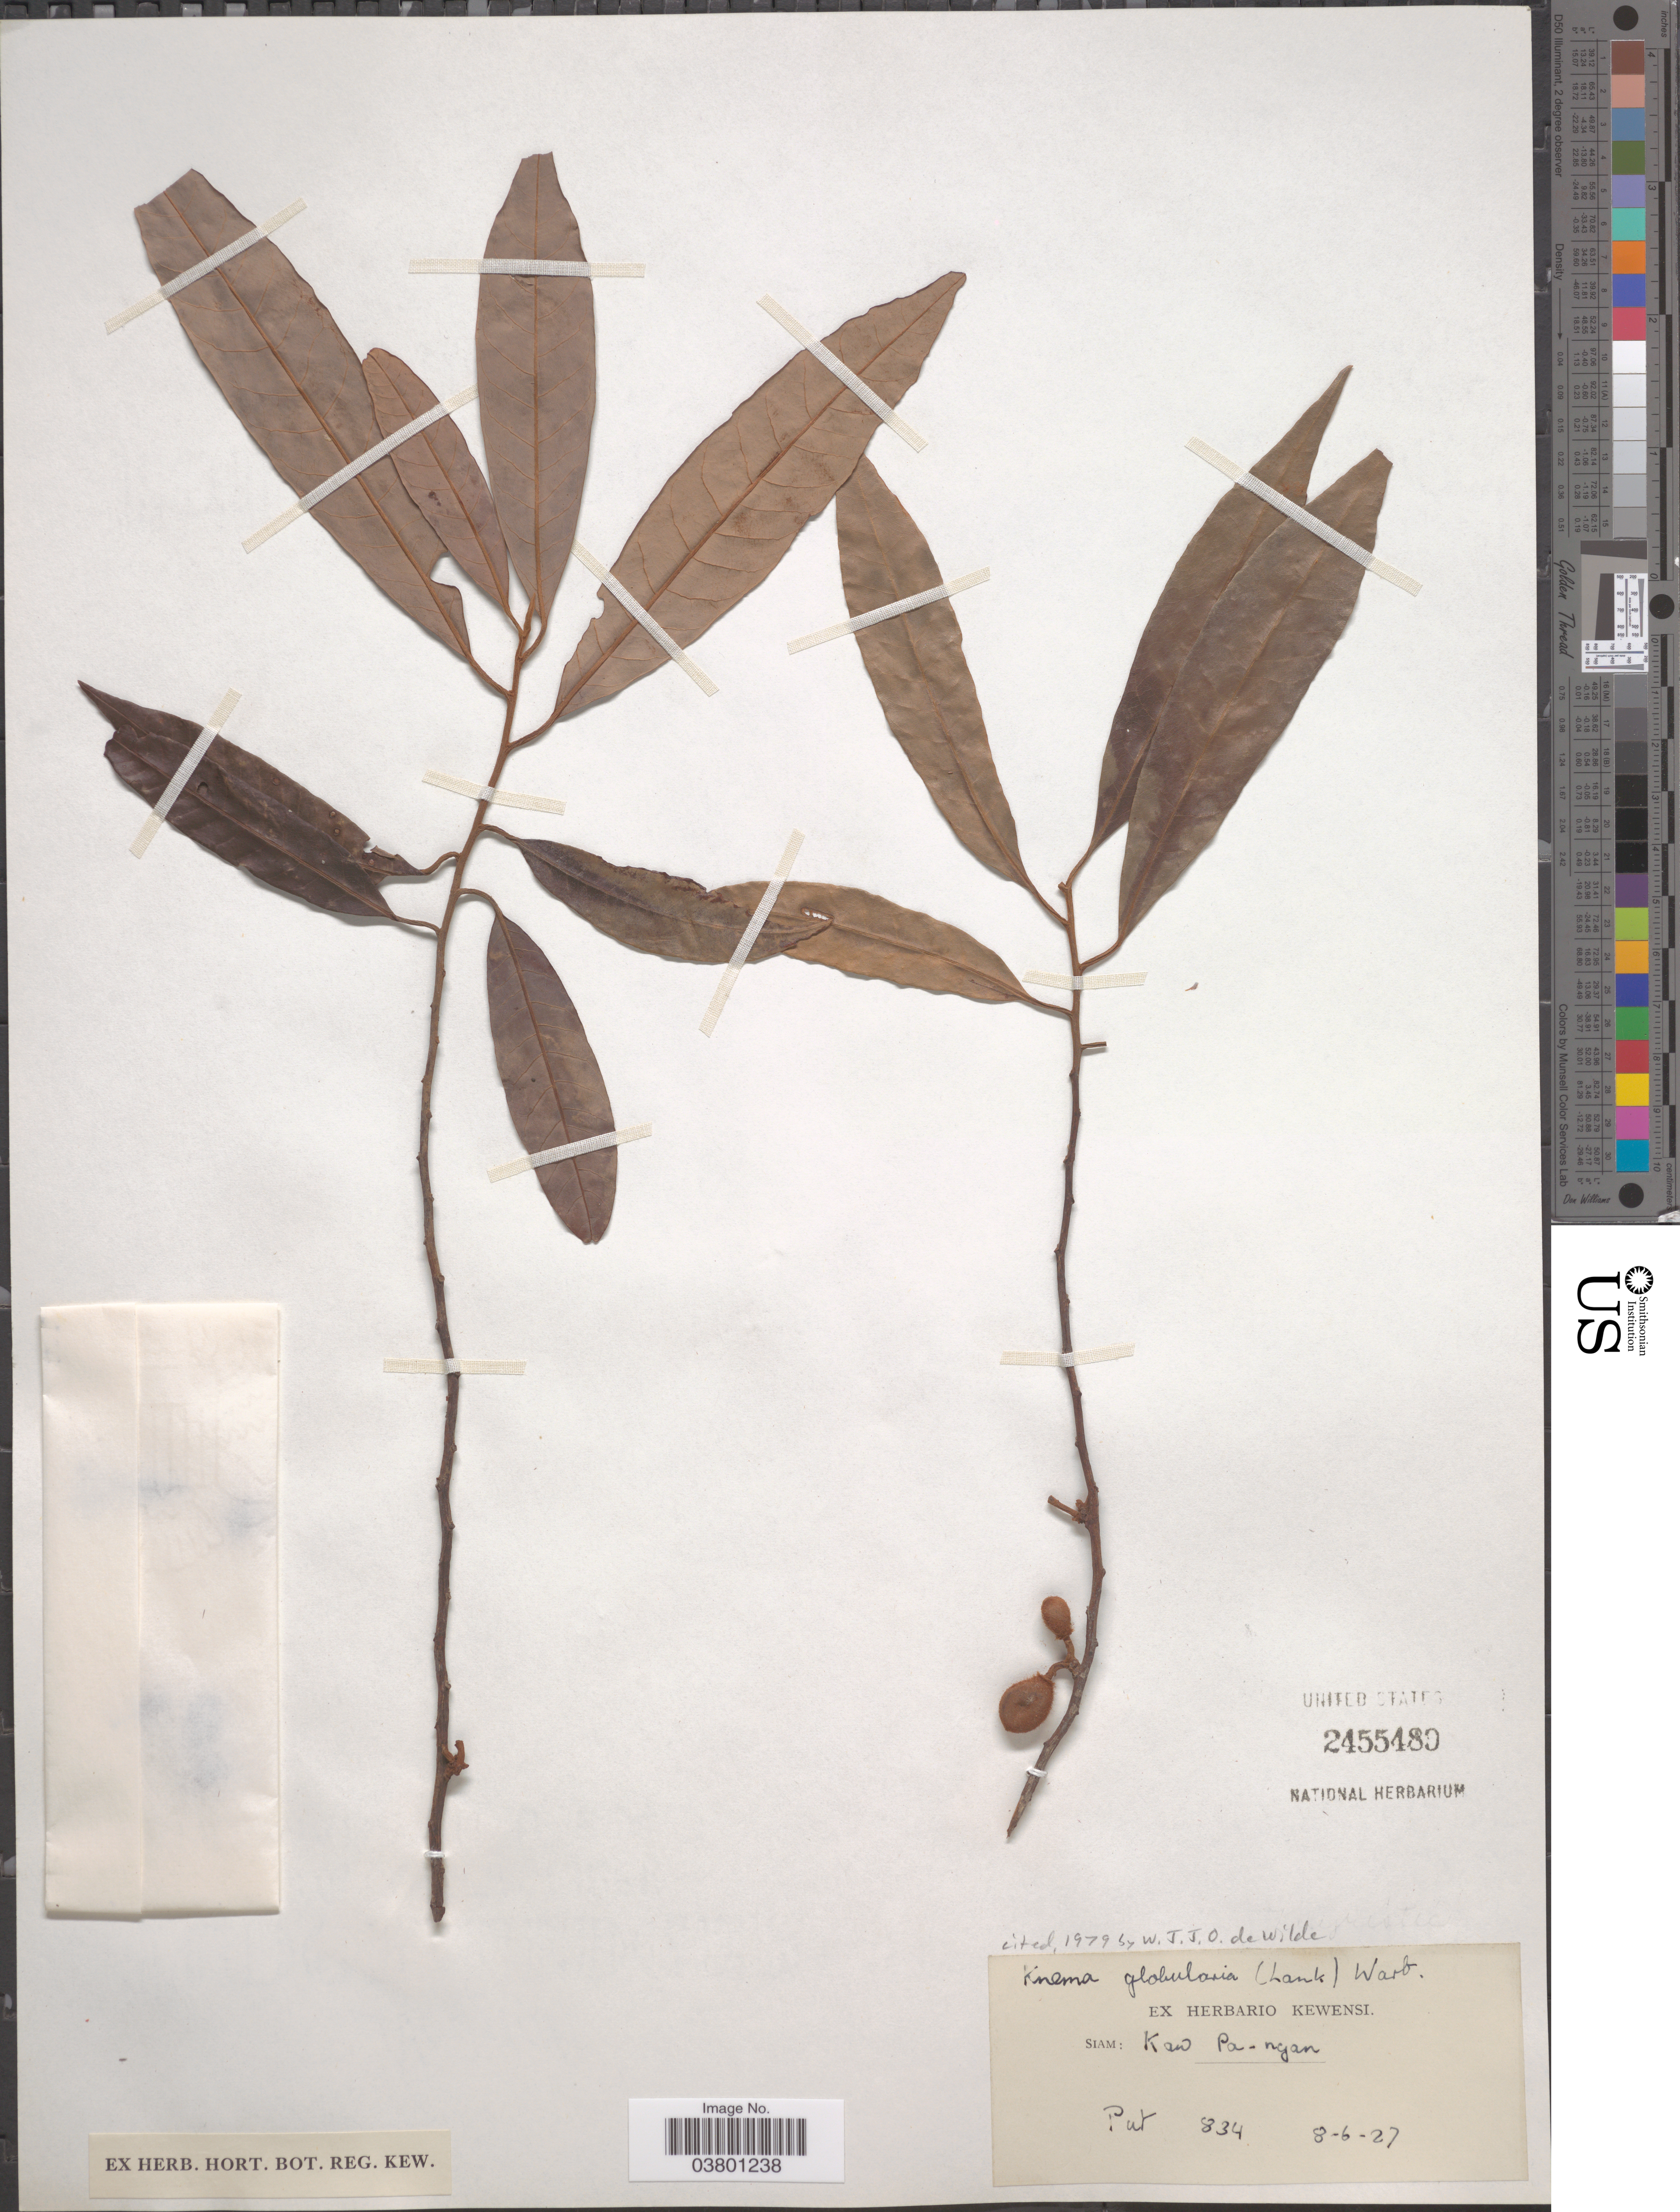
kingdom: Plantae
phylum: Tracheophyta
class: Magnoliopsida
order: Magnoliales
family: Myristicaceae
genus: Knema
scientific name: Knema globularia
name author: (Lam.) Warb.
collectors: -. Put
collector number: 834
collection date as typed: Transcribed d/m/y: 8/6/27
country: Thailand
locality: Siam: Kaw Pa-ngan.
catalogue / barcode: US 2455480